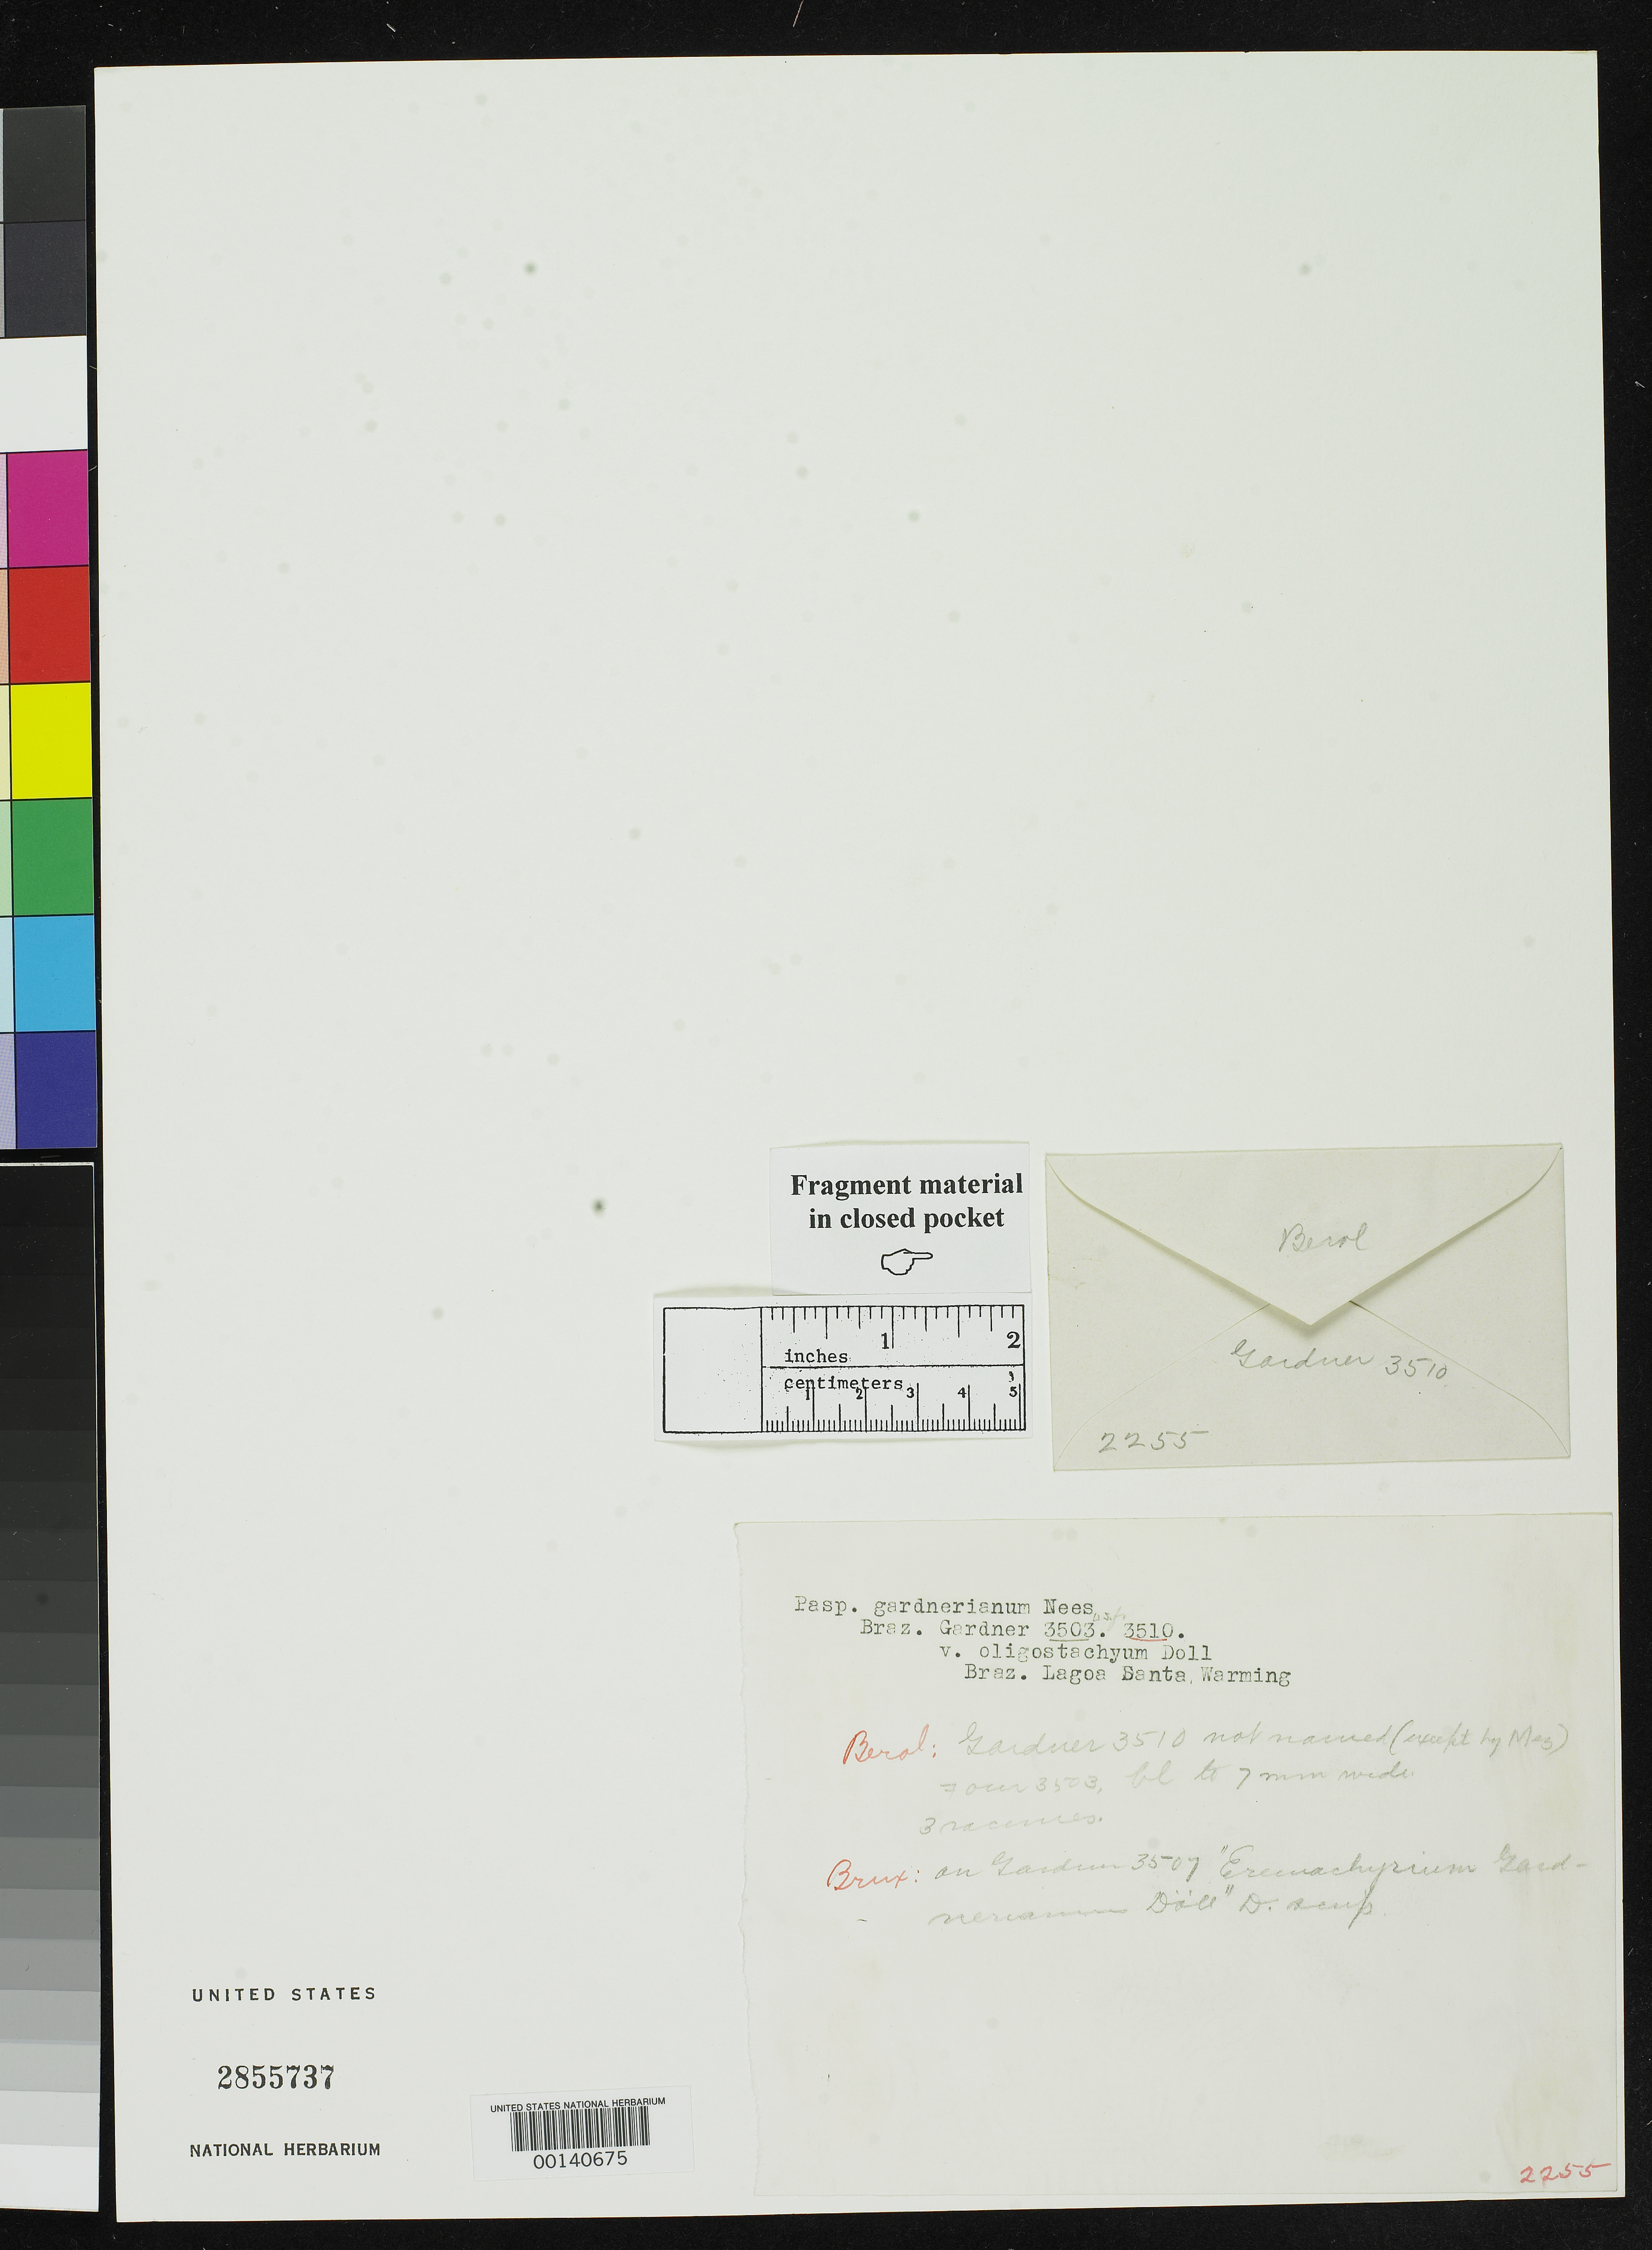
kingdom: Plantae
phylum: Tracheophyta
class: Liliopsida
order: Poales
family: Poaceae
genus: Paspalum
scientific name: Paspalum gardnerianum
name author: Nees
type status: Isosyntype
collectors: G. Gardner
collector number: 3510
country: Brazil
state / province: Minas Gerais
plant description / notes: Fragmentary material of type specimen ex herb. Berlin.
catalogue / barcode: US 2855737